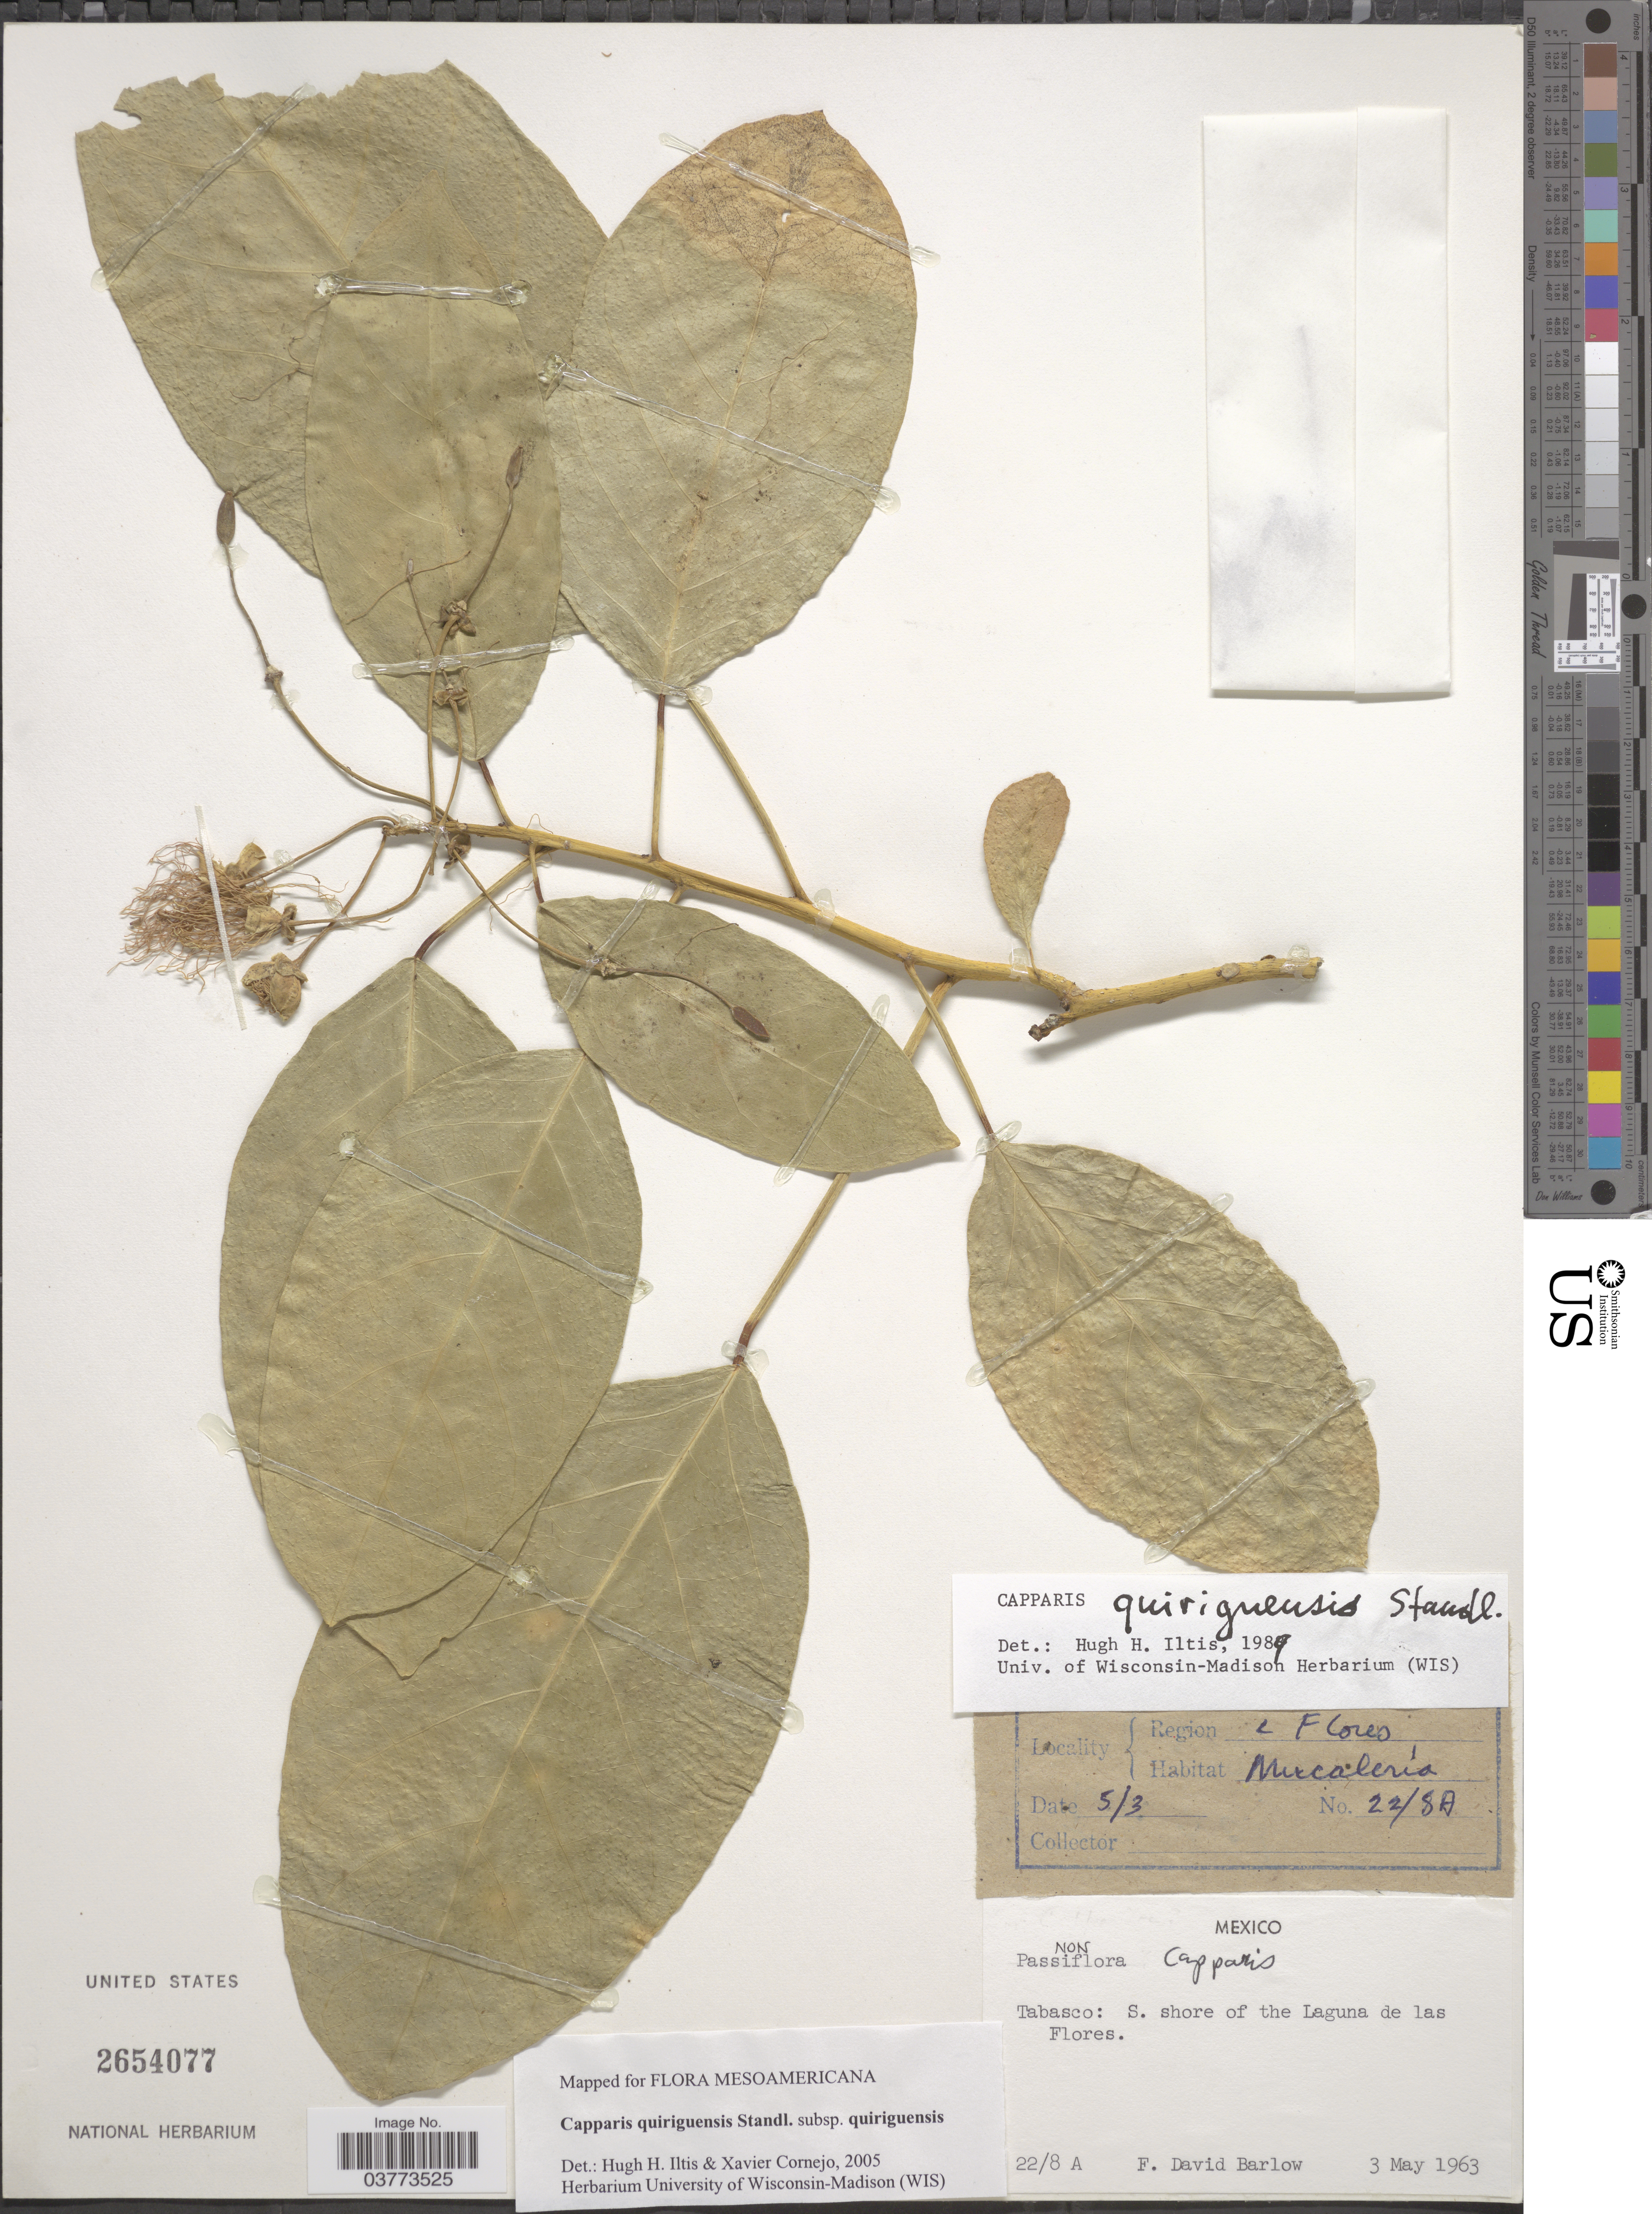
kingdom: Plantae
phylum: Tracheophyta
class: Magnoliopsida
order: Brassicales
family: Capparaceae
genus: Capparidastrum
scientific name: Capparidastrum quiriguense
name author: (Standl.) Iltis, H.H. & Cornejo, X.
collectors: F. D. Barlow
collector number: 22/8A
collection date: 1963-05-03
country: Mexico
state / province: Tabasco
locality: S. Shore of the Laguna de las Flores.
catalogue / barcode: US 2654077